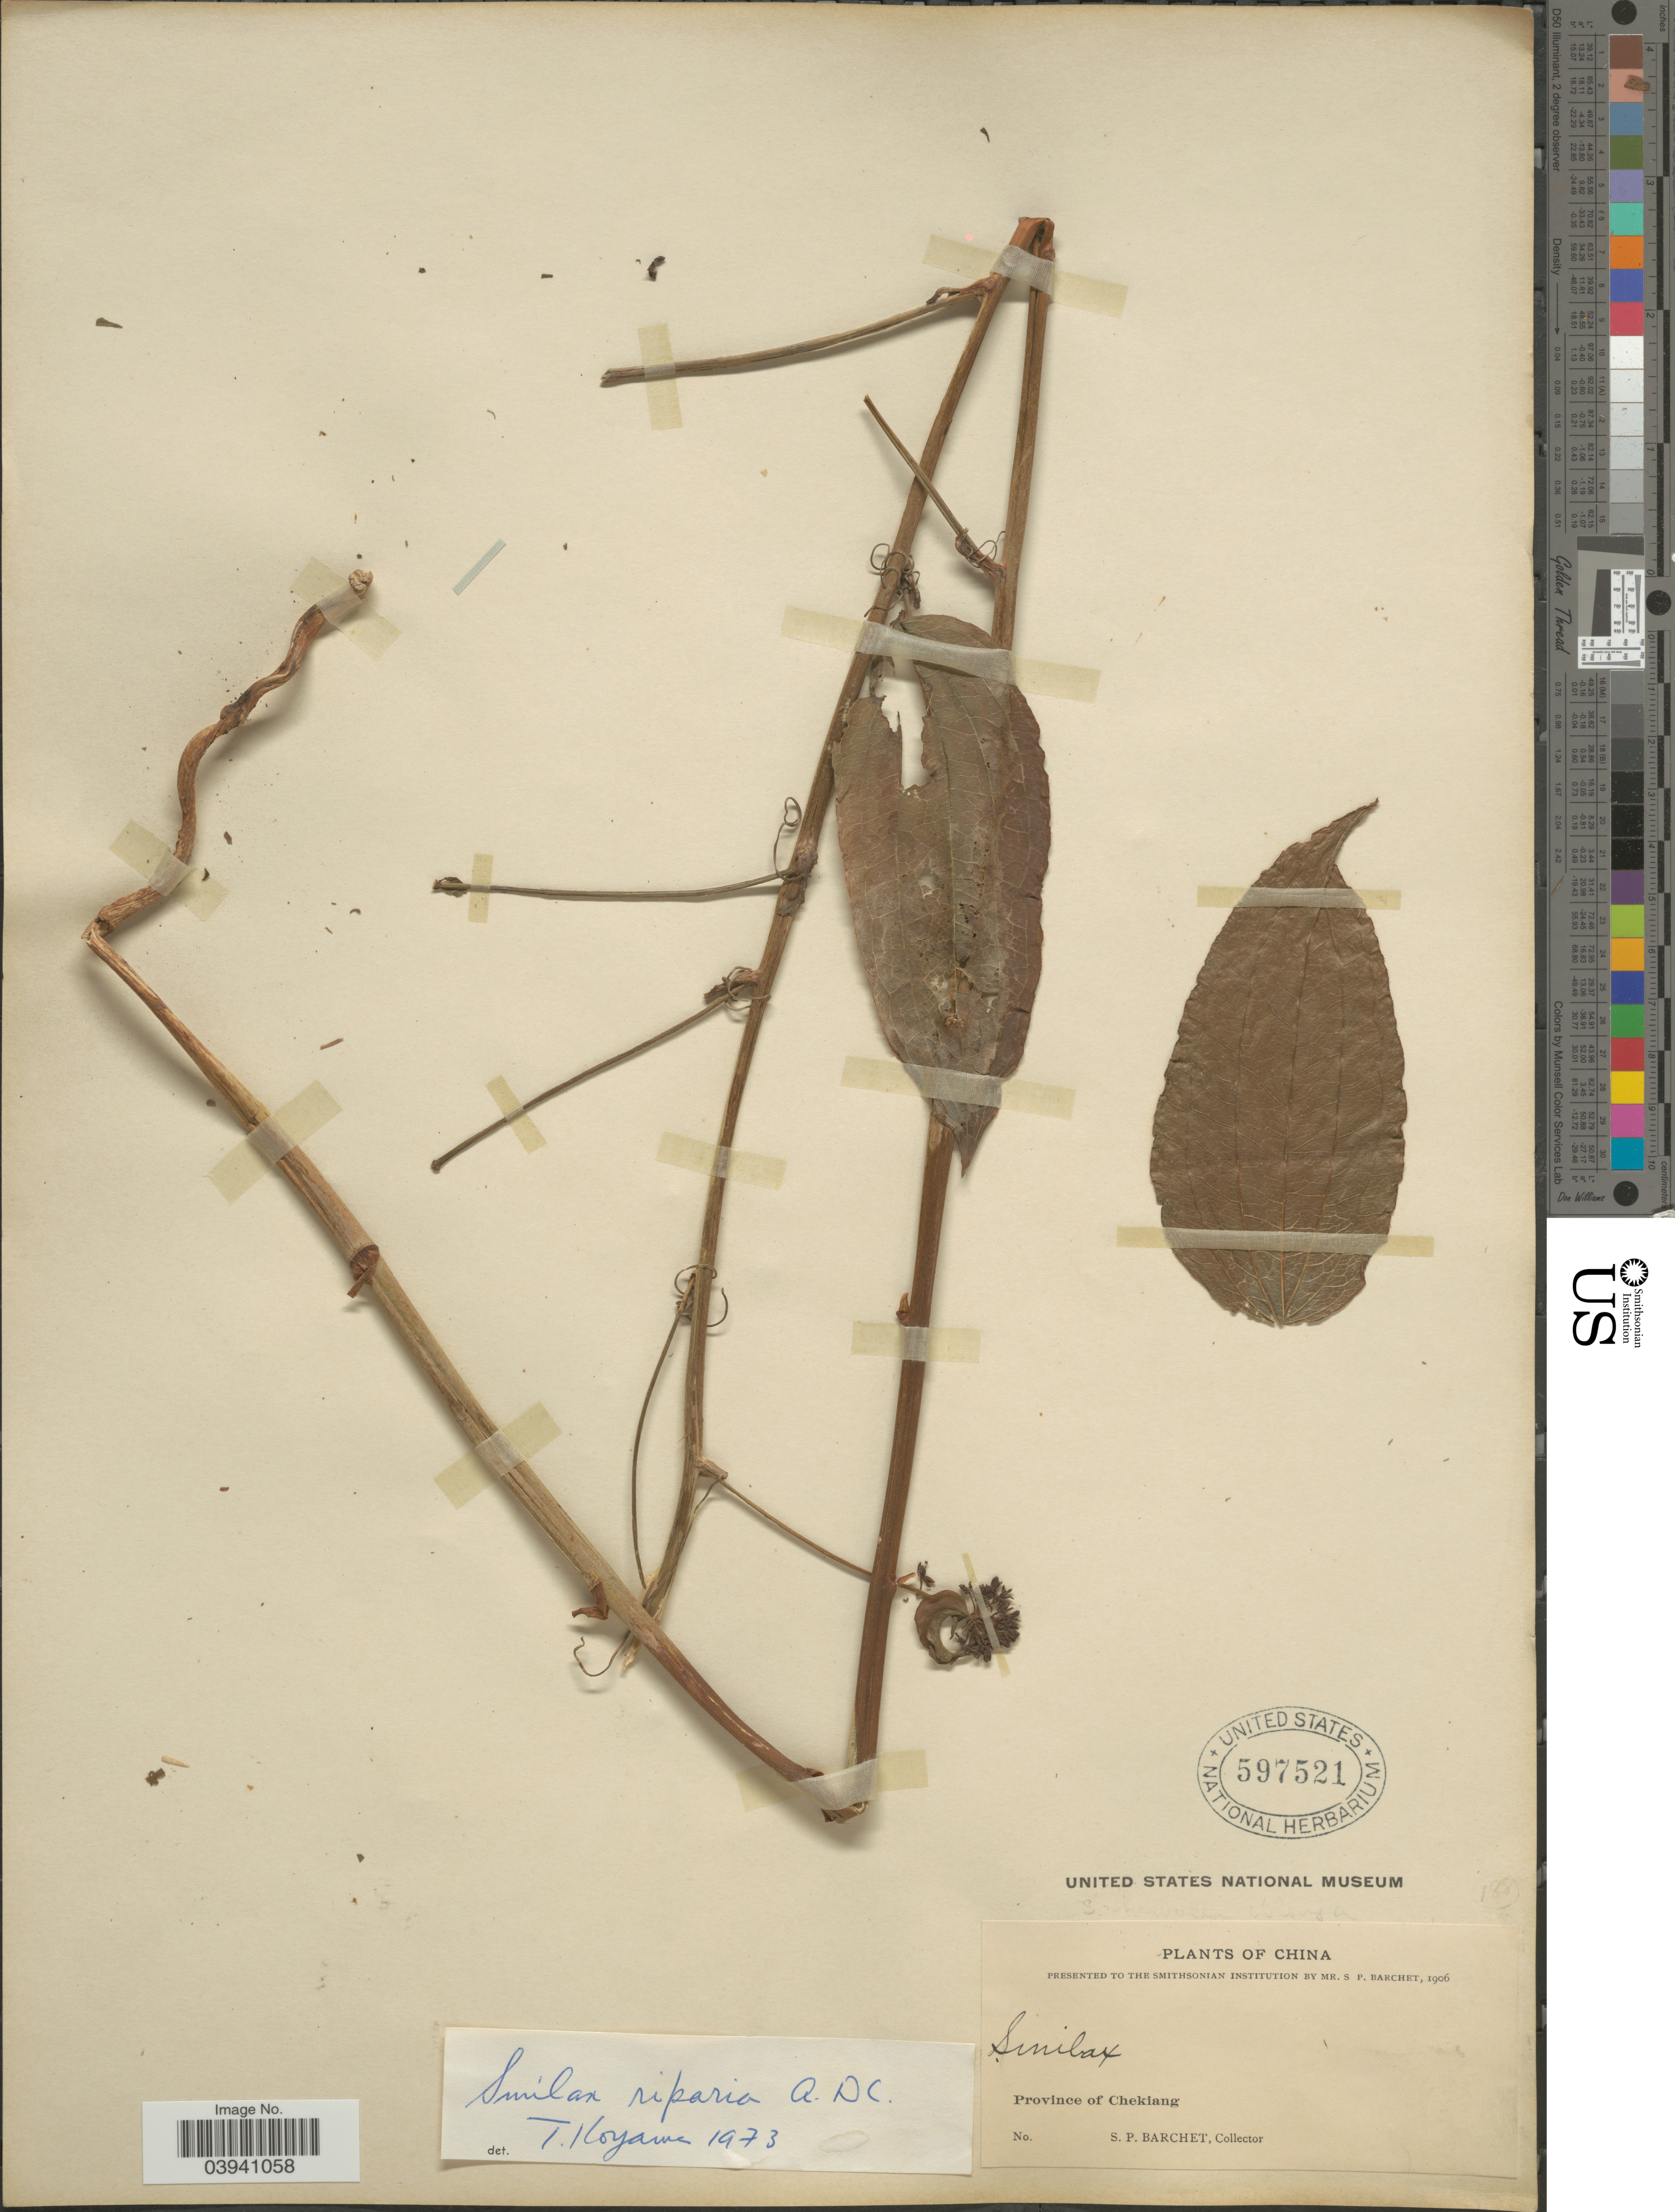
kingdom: Plantae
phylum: Tracheophyta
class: Liliopsida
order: Liliales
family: Smilacaceae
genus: Smilax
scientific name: Smilax riparia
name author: A. DC.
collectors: S. P. Barchet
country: China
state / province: Zhejiang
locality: Province of Chekiang.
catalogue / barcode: US 597521